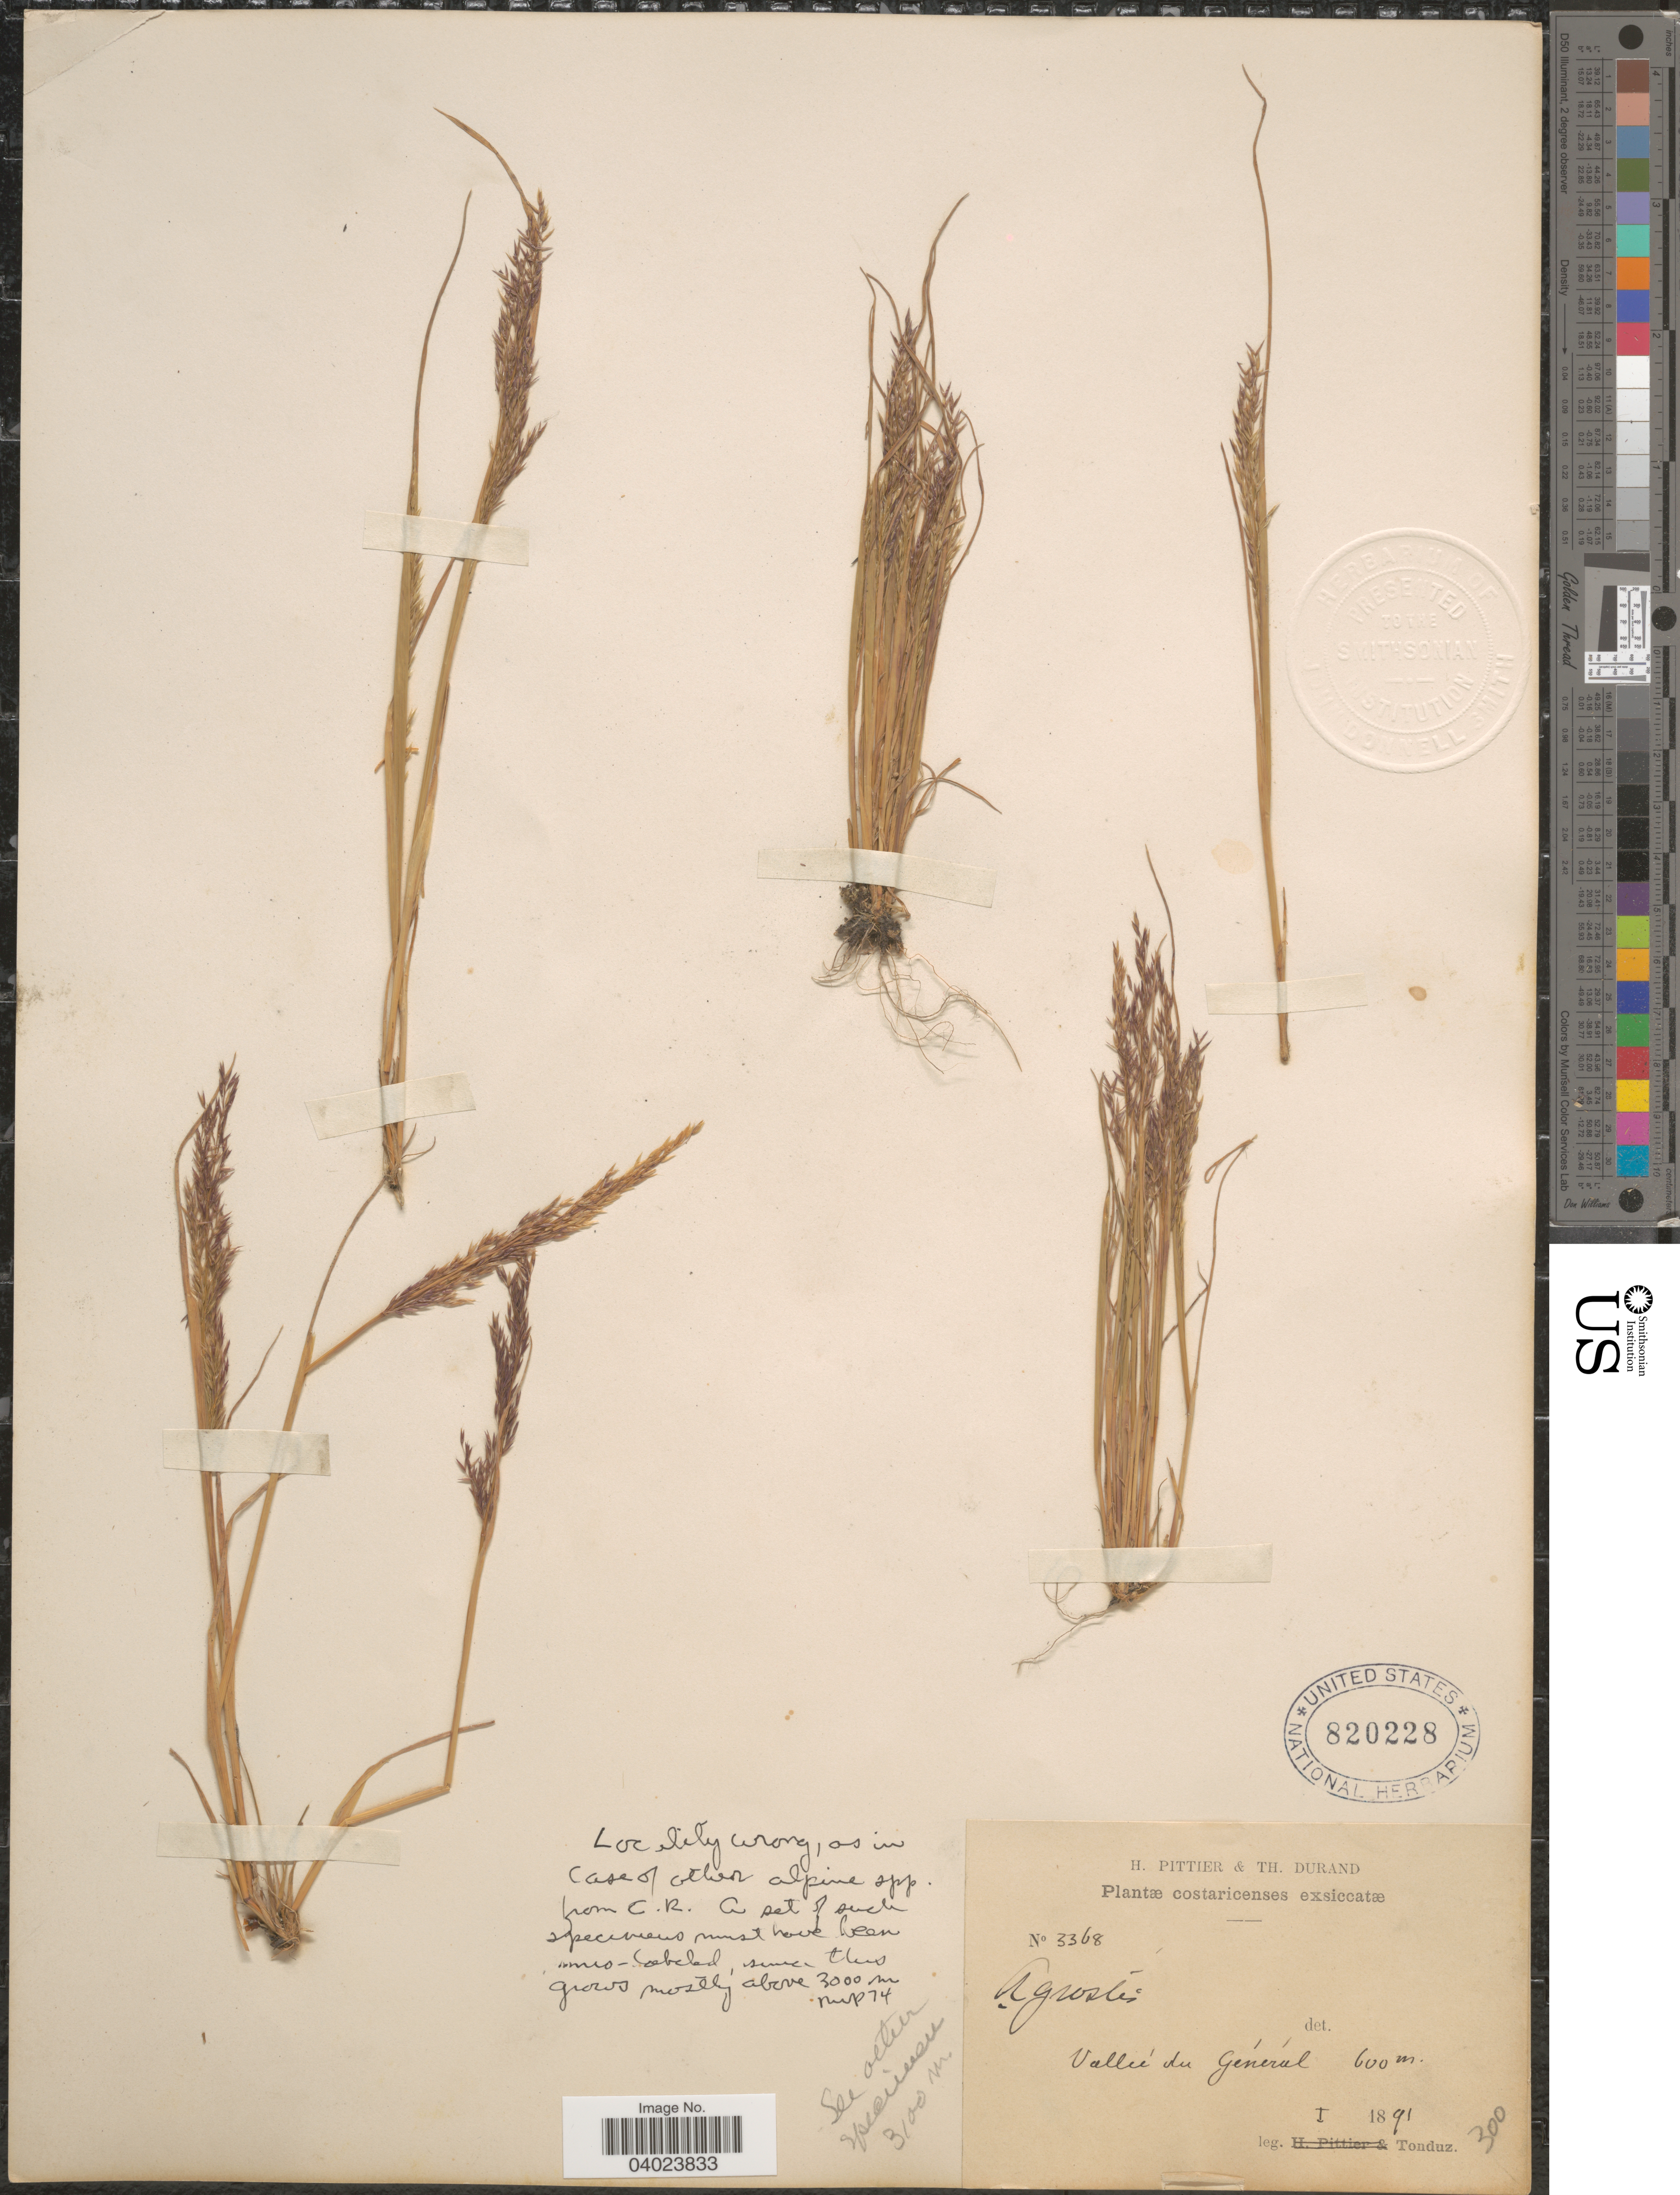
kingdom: Plantae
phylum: Tracheophyta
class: Liliopsida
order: Poales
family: Poaceae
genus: Agrostis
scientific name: Agrostis tolucensis Kunth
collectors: Tonduz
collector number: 3368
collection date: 1891-01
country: Costa Rica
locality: Valleé du Général.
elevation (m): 600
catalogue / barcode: US 820228